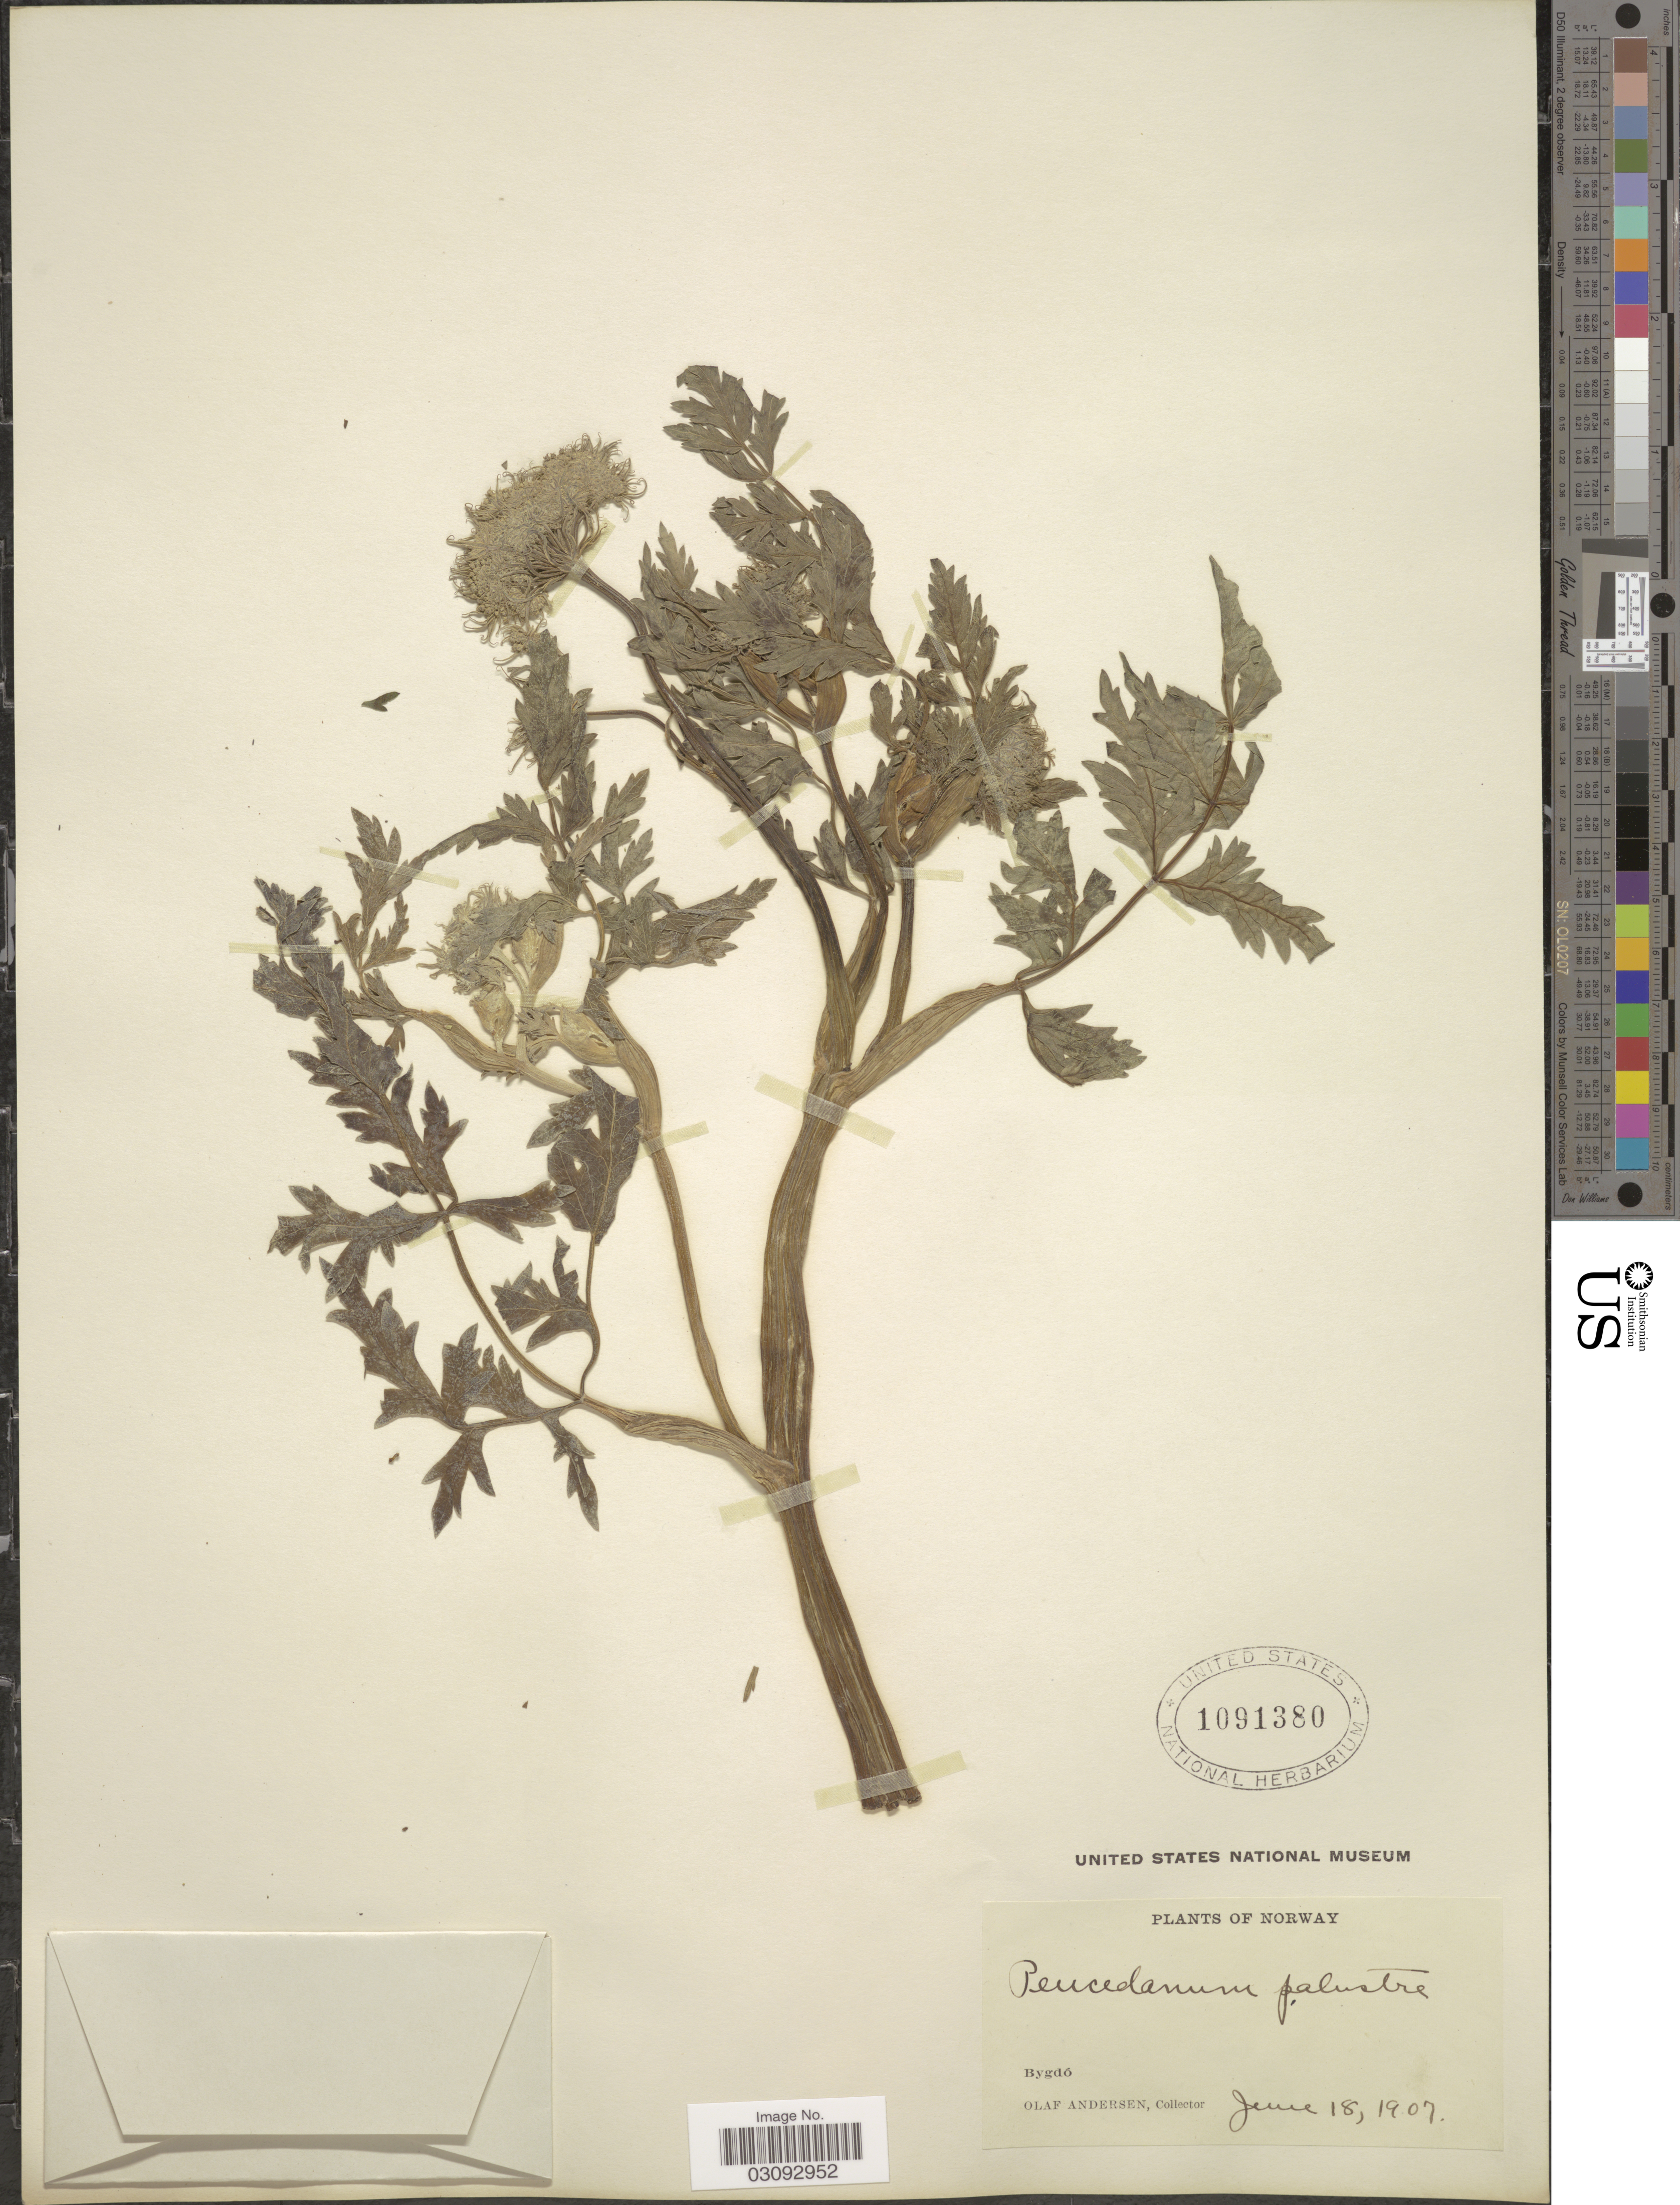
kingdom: Plantae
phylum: Tracheophyta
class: Magnoliopsida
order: Apiales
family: Apiaceae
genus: Peucedanum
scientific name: Peucedanum palustre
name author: (L.) Moench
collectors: O. Andersen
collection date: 1907-06-18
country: Norway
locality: Bygdo, Norway.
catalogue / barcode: US 1091380